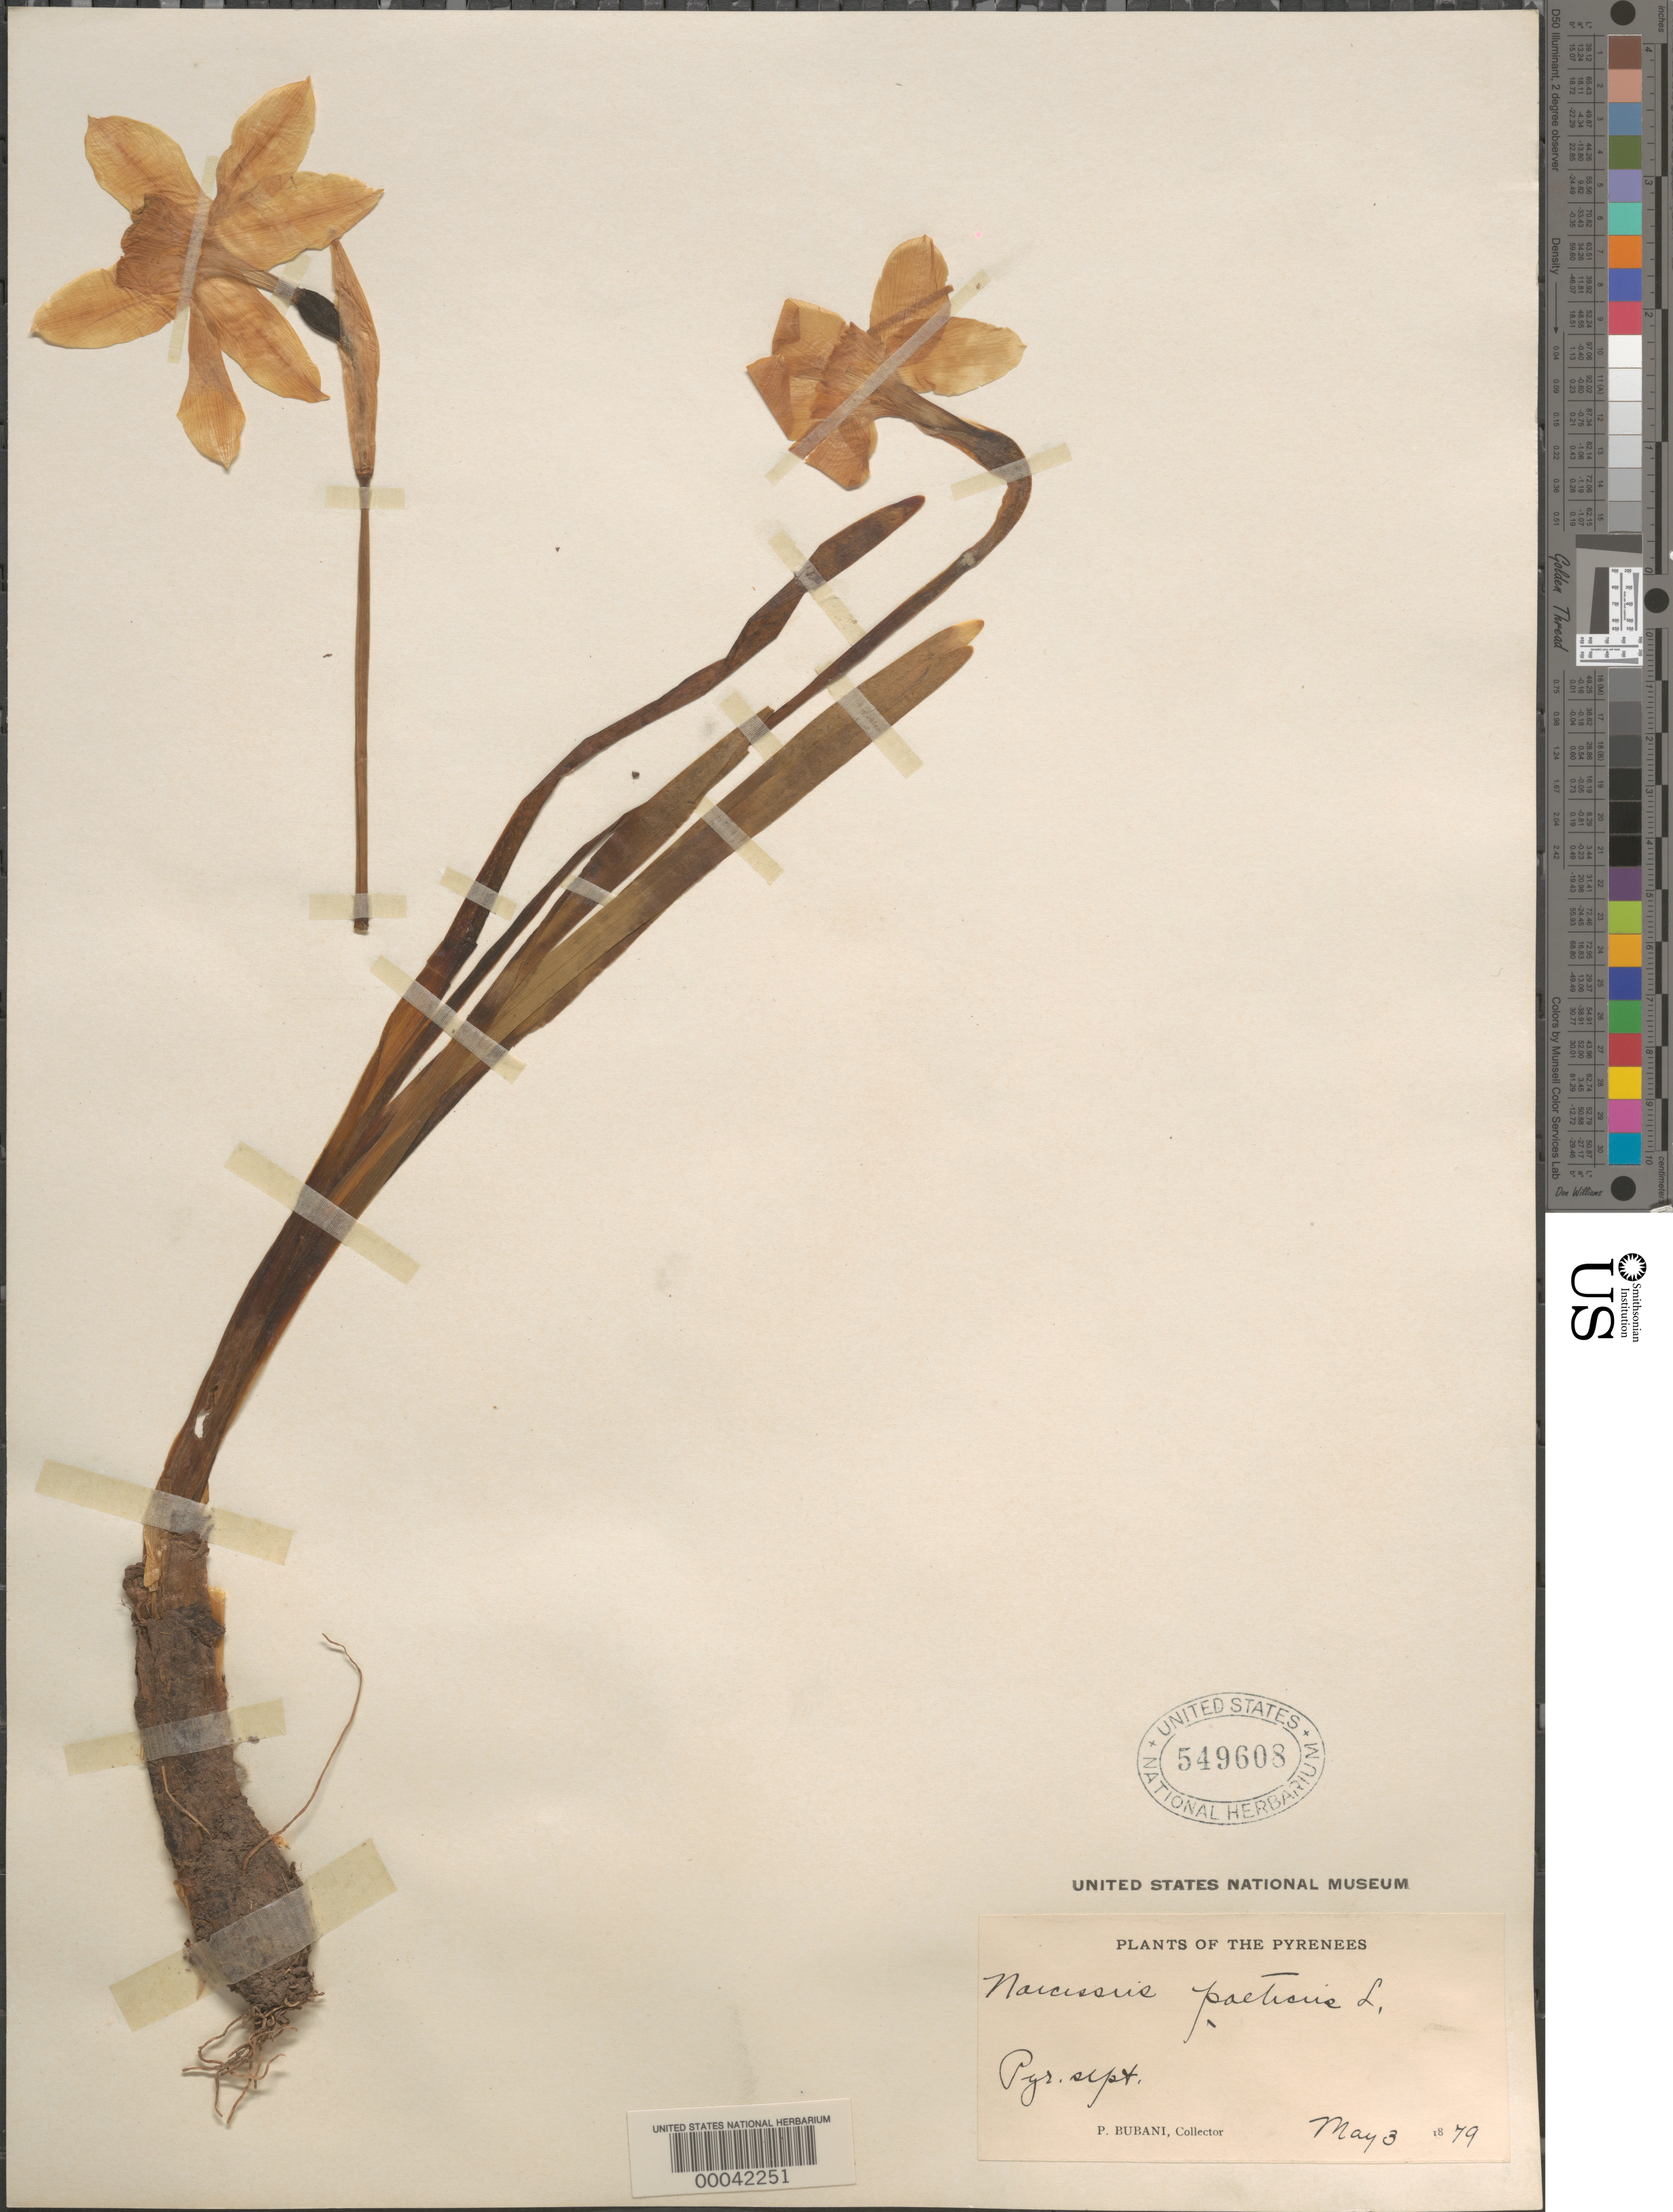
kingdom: Plantae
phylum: Tracheophyta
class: Liliopsida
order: Asparagales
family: Amaryllidaceae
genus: Narcissus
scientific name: Narcissus poeticus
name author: L.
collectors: P. Bubani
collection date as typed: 03 May 1879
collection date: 1879-05-03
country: France / Spain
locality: Pyrenees (pyr. sept.)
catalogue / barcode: US 549608